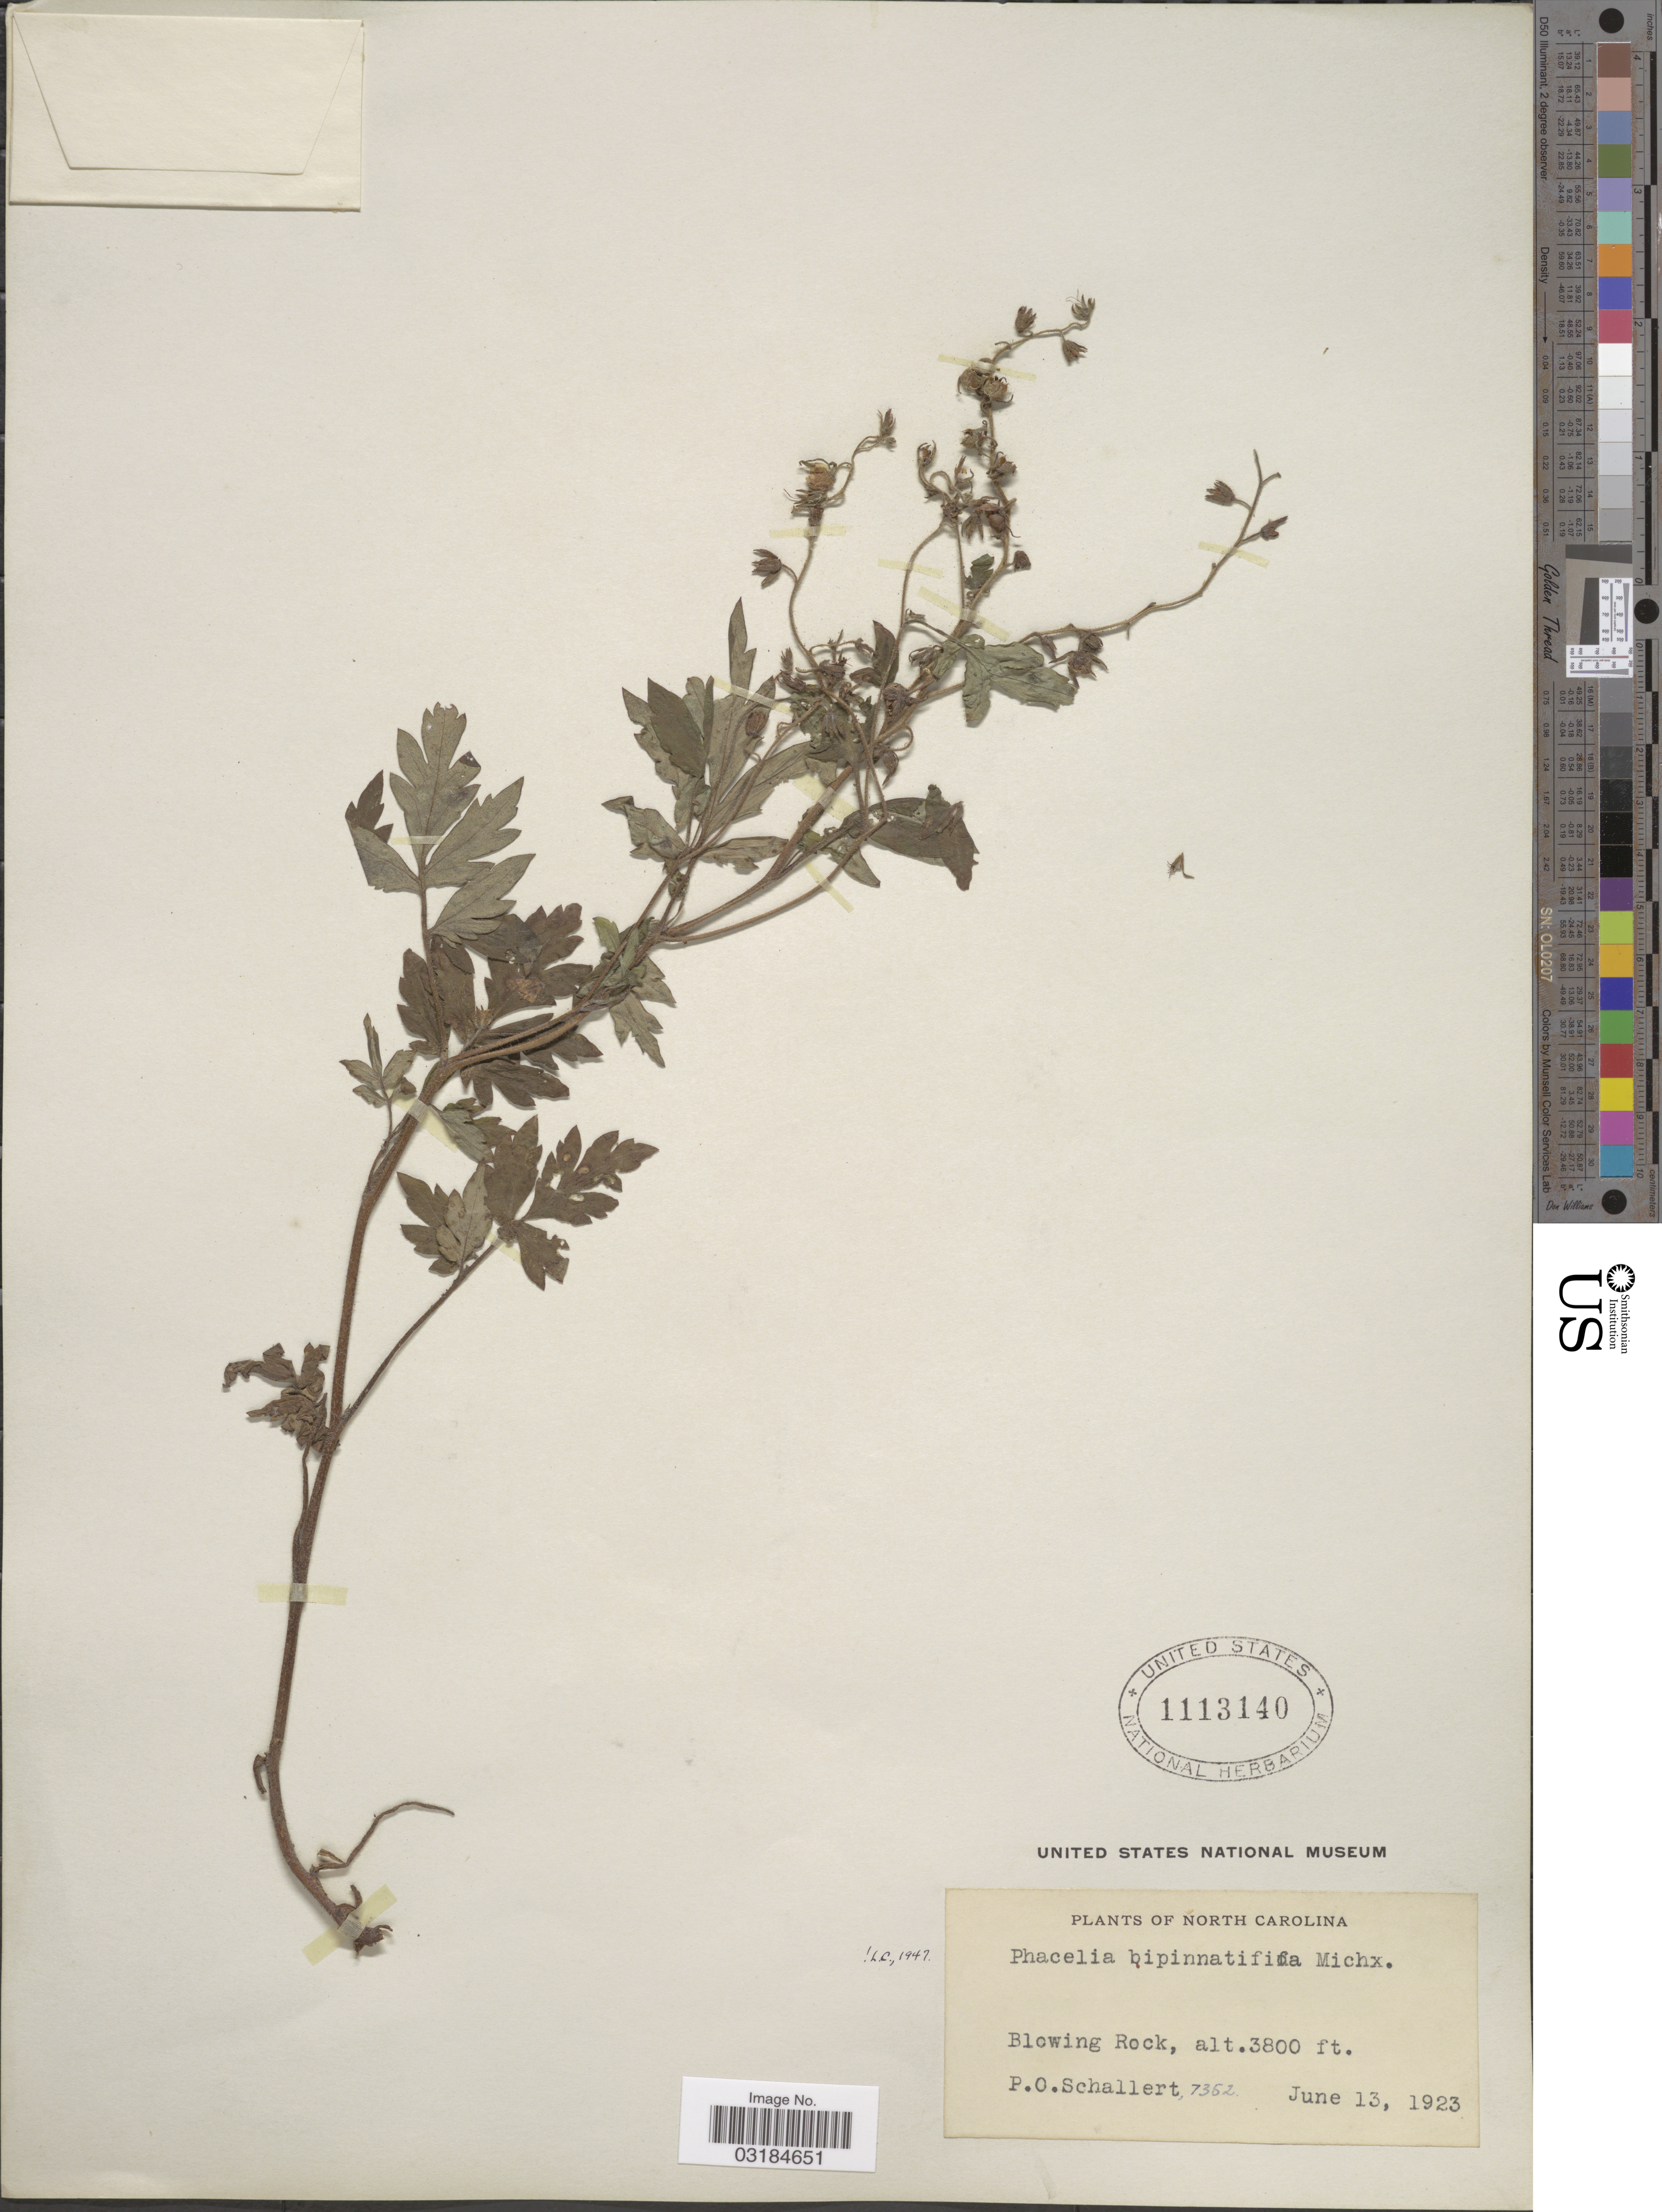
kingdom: Plantae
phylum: Tracheophyta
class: Magnoliopsida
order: Boraginales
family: Hydrophyllaceae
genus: Phacelia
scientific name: Phacelia bipinnatifida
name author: (Atwood) Michx.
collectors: P. Schallert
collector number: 7362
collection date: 1923-06-13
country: United States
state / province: North Carolina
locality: Blowing Rock.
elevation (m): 1158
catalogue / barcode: US 1113140